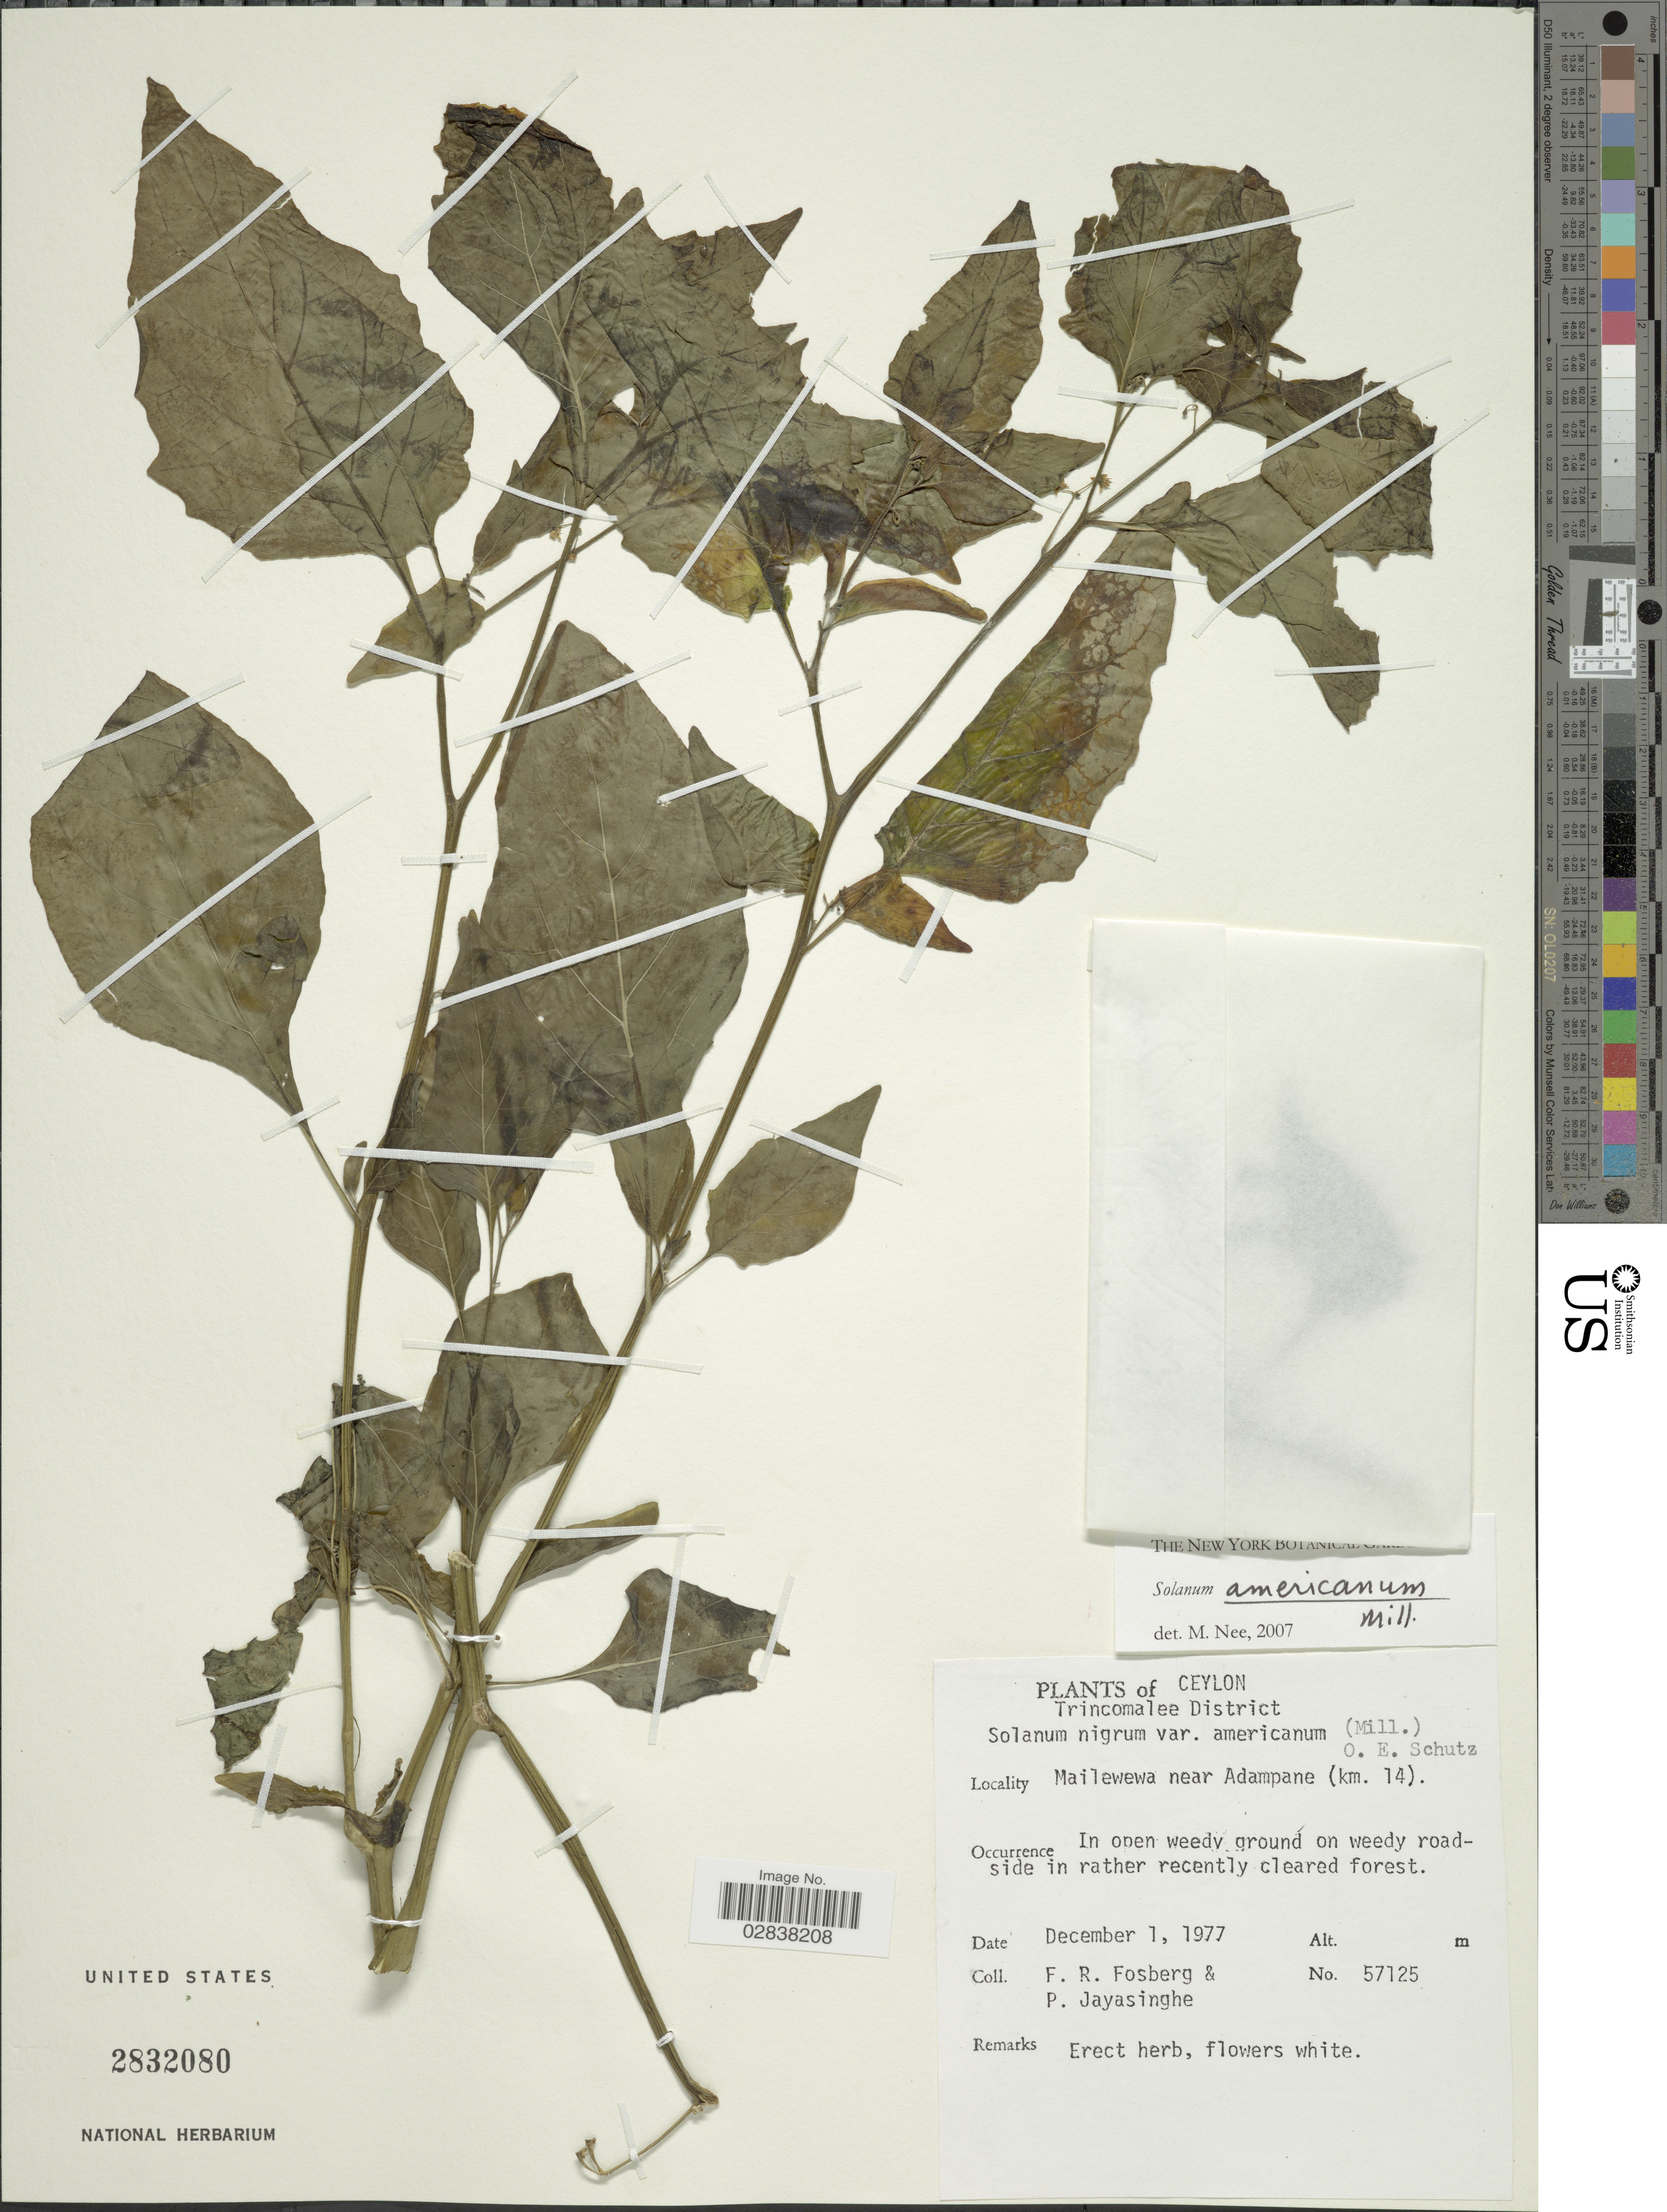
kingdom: Plantae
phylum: Tracheophyta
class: Magnoliopsida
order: Solanales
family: Solanaceae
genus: Solanum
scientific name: Solanum americanum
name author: Mill.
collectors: F. R. Fosberg & P. Jayasinghe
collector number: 57125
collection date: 1977-12-01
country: Sri Lanka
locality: Ceylon, Trincomalee District, Mailewewa near Adampane (km. 14).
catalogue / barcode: US 2832080